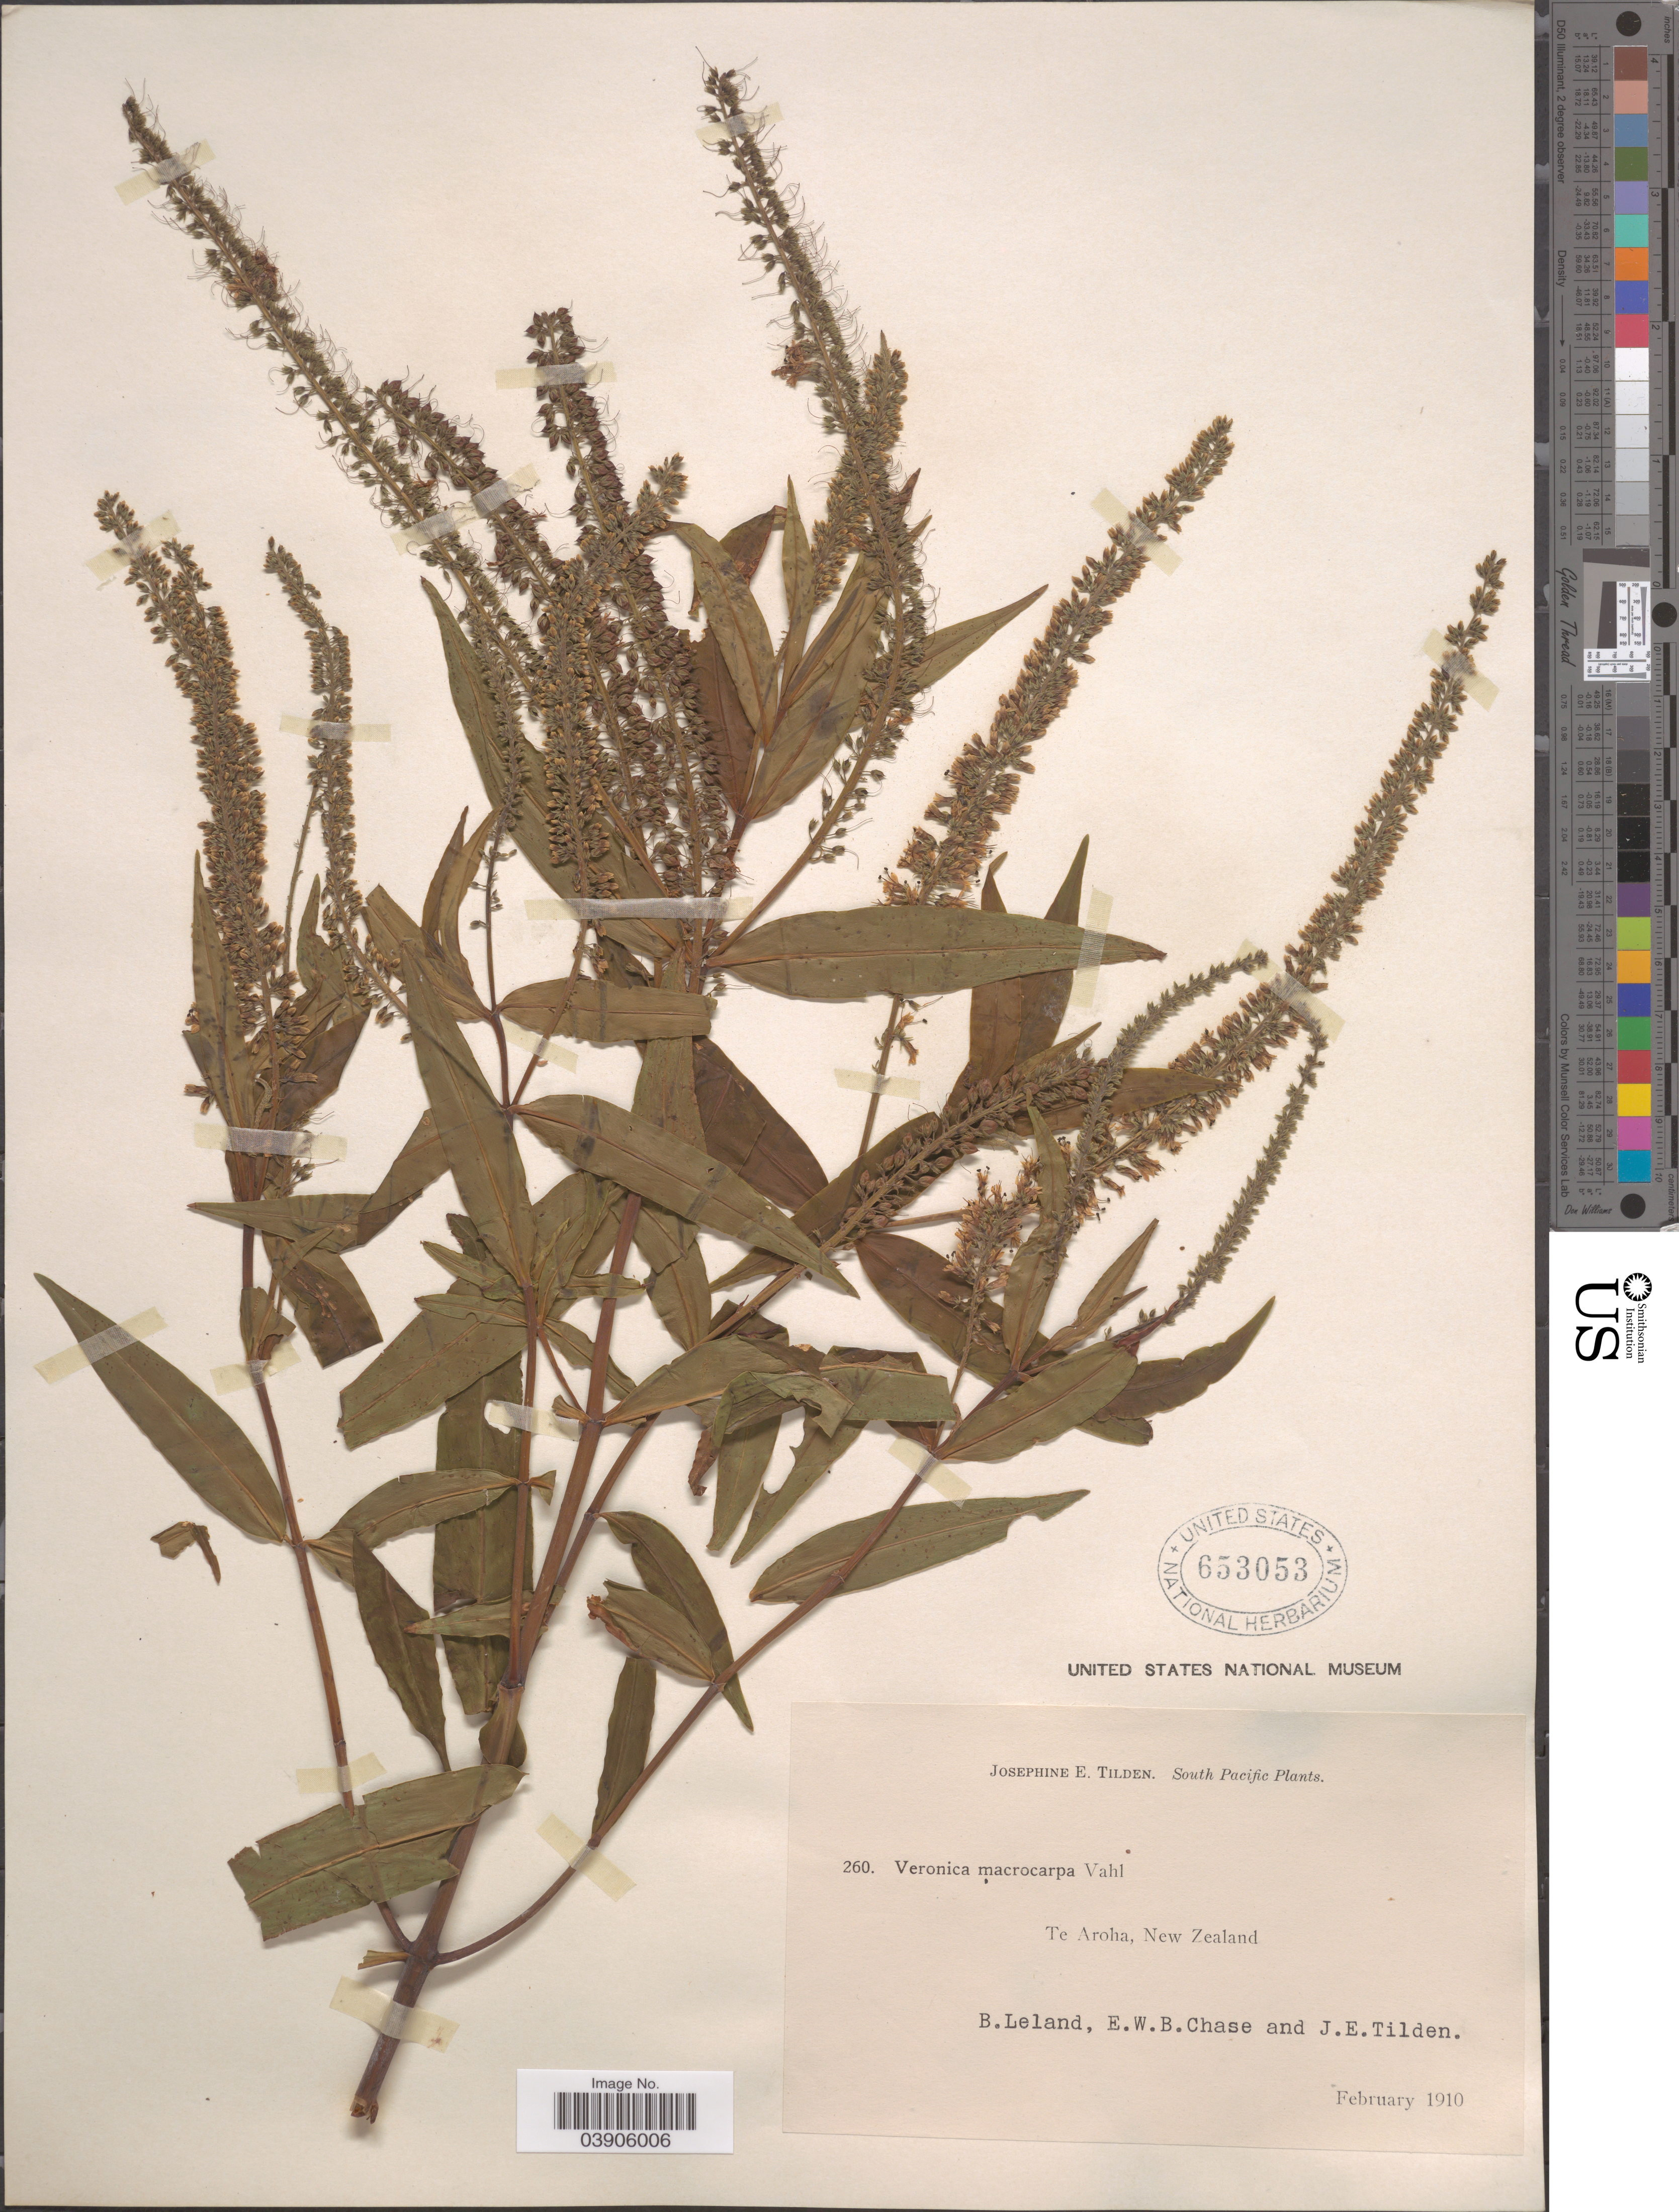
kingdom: Plantae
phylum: Tracheophyta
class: Magnoliopsida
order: Lamiales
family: Plantaginaceae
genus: Hebe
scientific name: Hebe macrocarpa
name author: (Vahl) Cockayne & Allan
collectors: B. Leland, E. W. Chase & J. E. Tilden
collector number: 260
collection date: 1910-02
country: New Zealand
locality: South Pacific. Te Aroha.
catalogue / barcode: US 653053